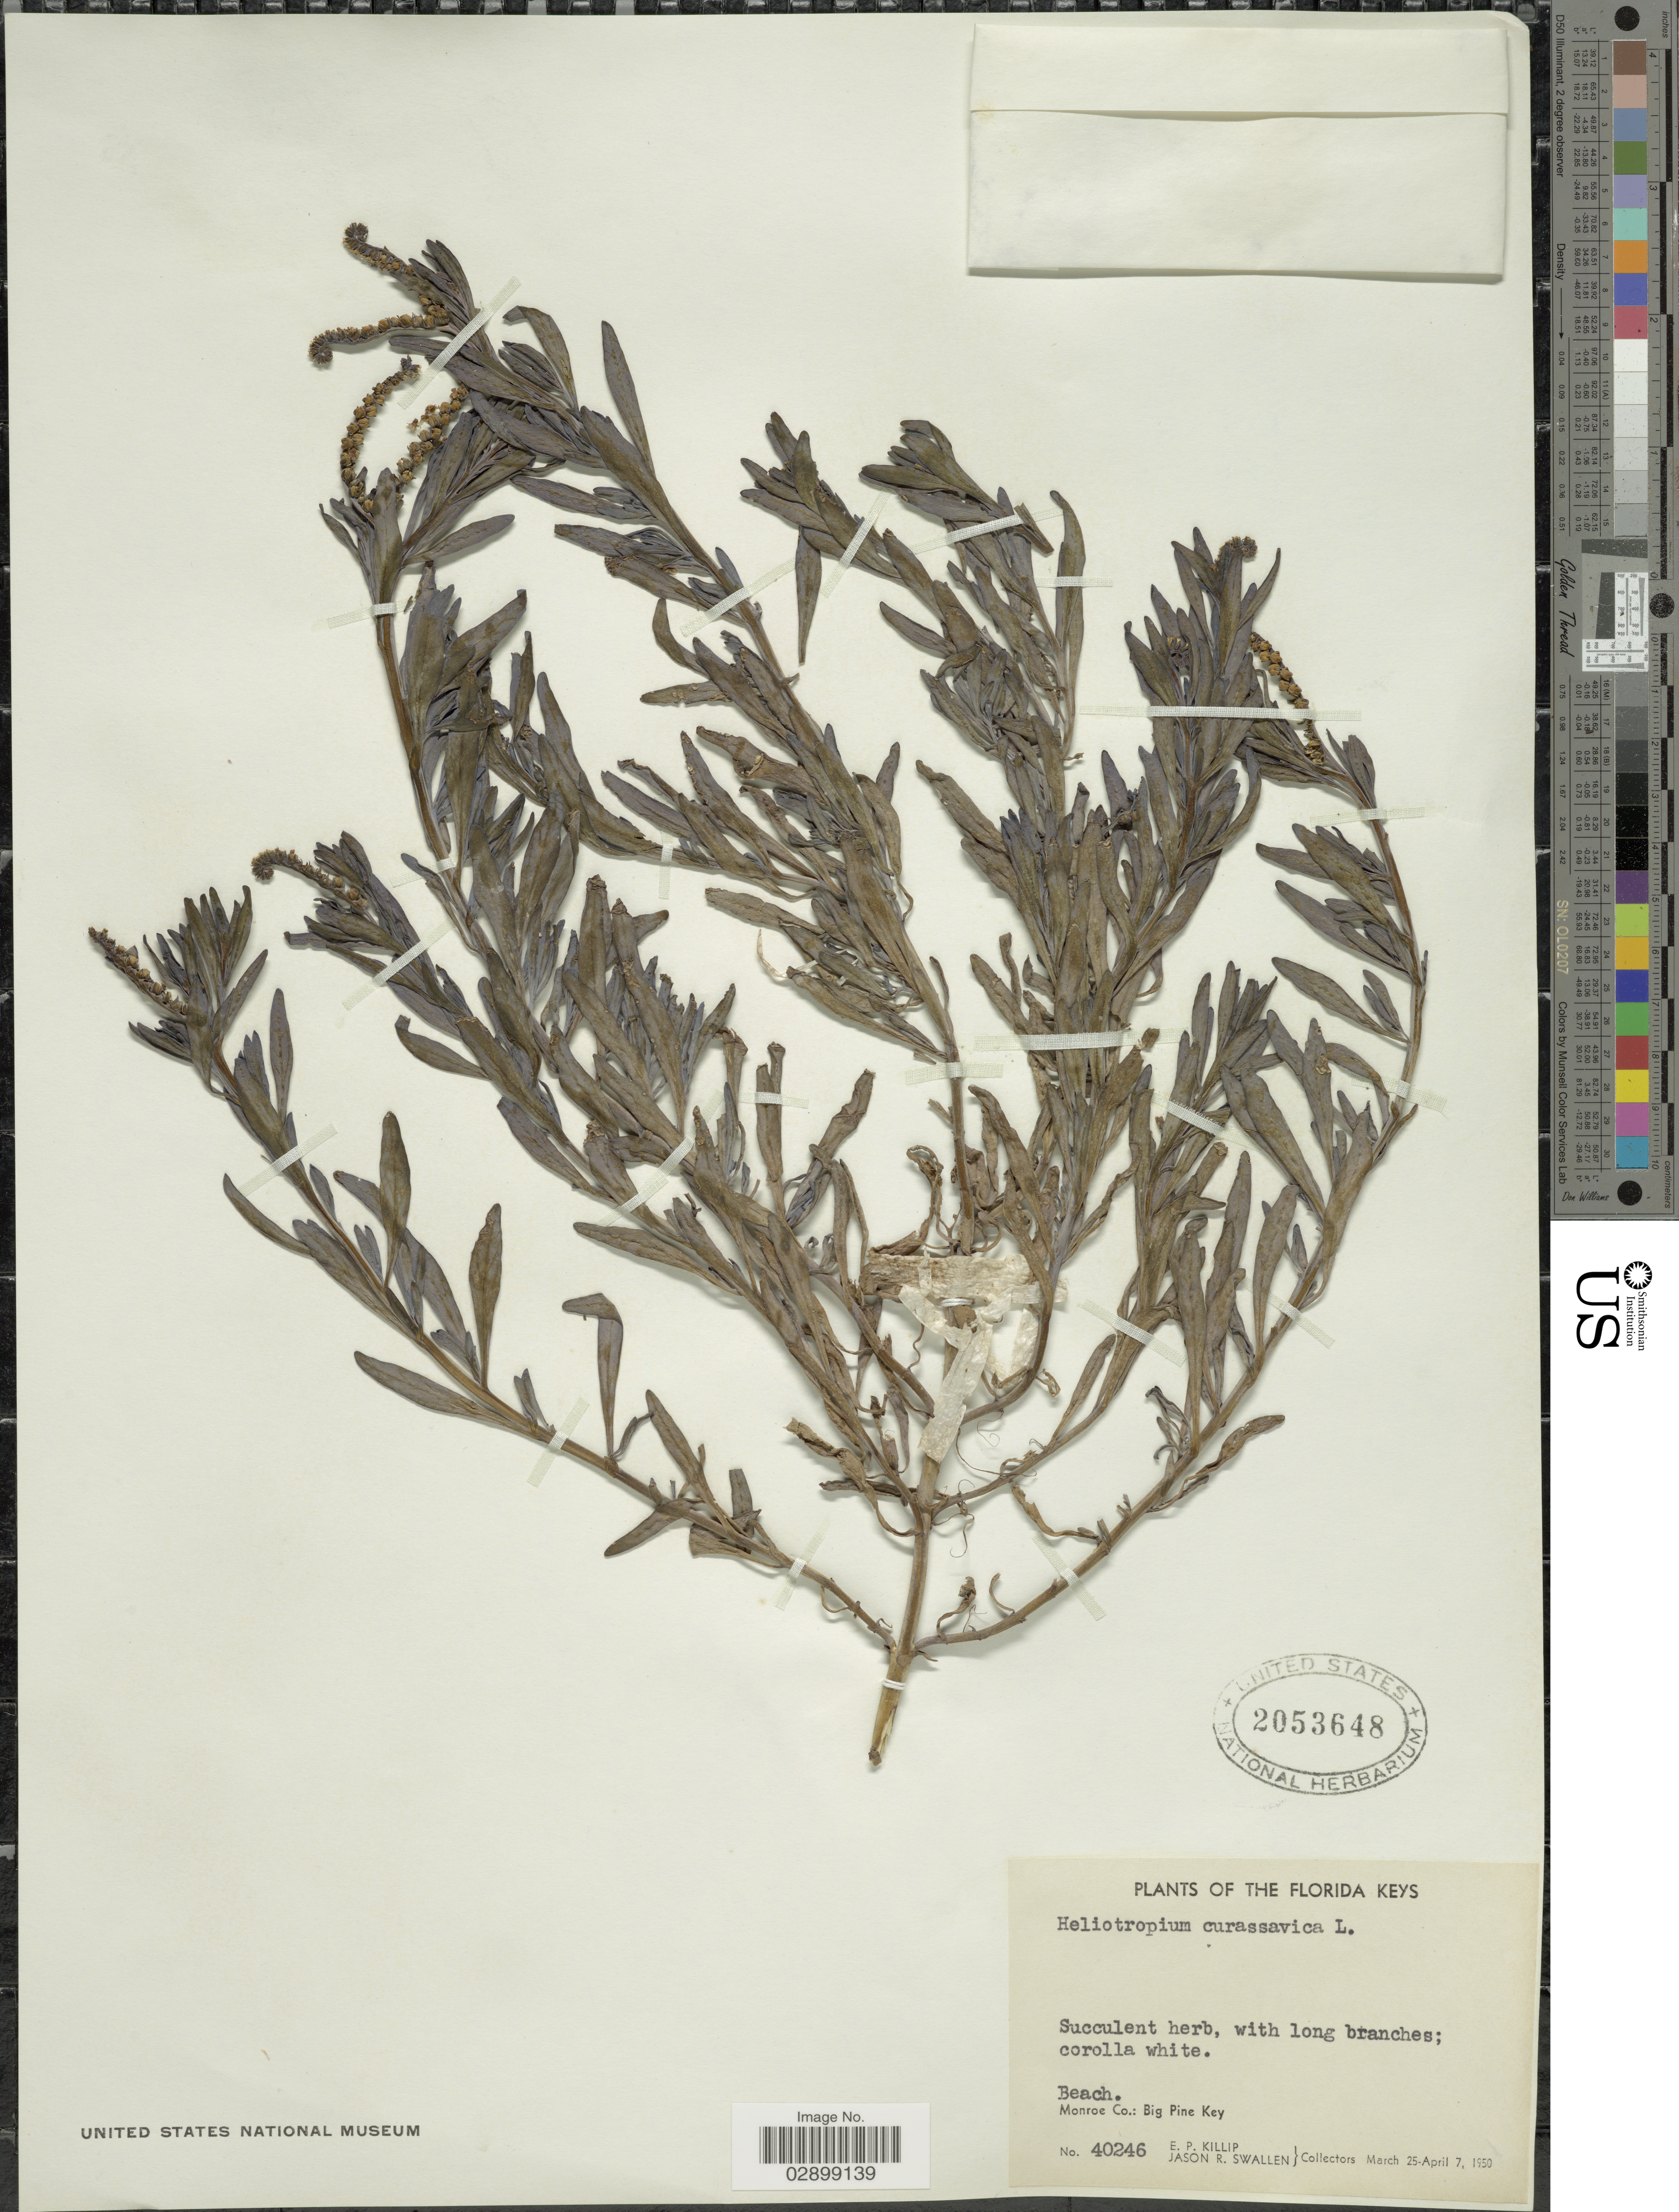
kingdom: Plantae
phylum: Tracheophyta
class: Magnoliopsida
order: Boraginales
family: Heliotropiaceae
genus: Heliotropium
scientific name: Heliotropium curassavicum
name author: L.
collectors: E. P. Killip & J. R. Swallen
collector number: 40246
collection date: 1950-03-25/1950-04-07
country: United States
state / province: Florida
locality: Florida Keys. Monroe Co.: Big Pine Key.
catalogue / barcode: US 2053648